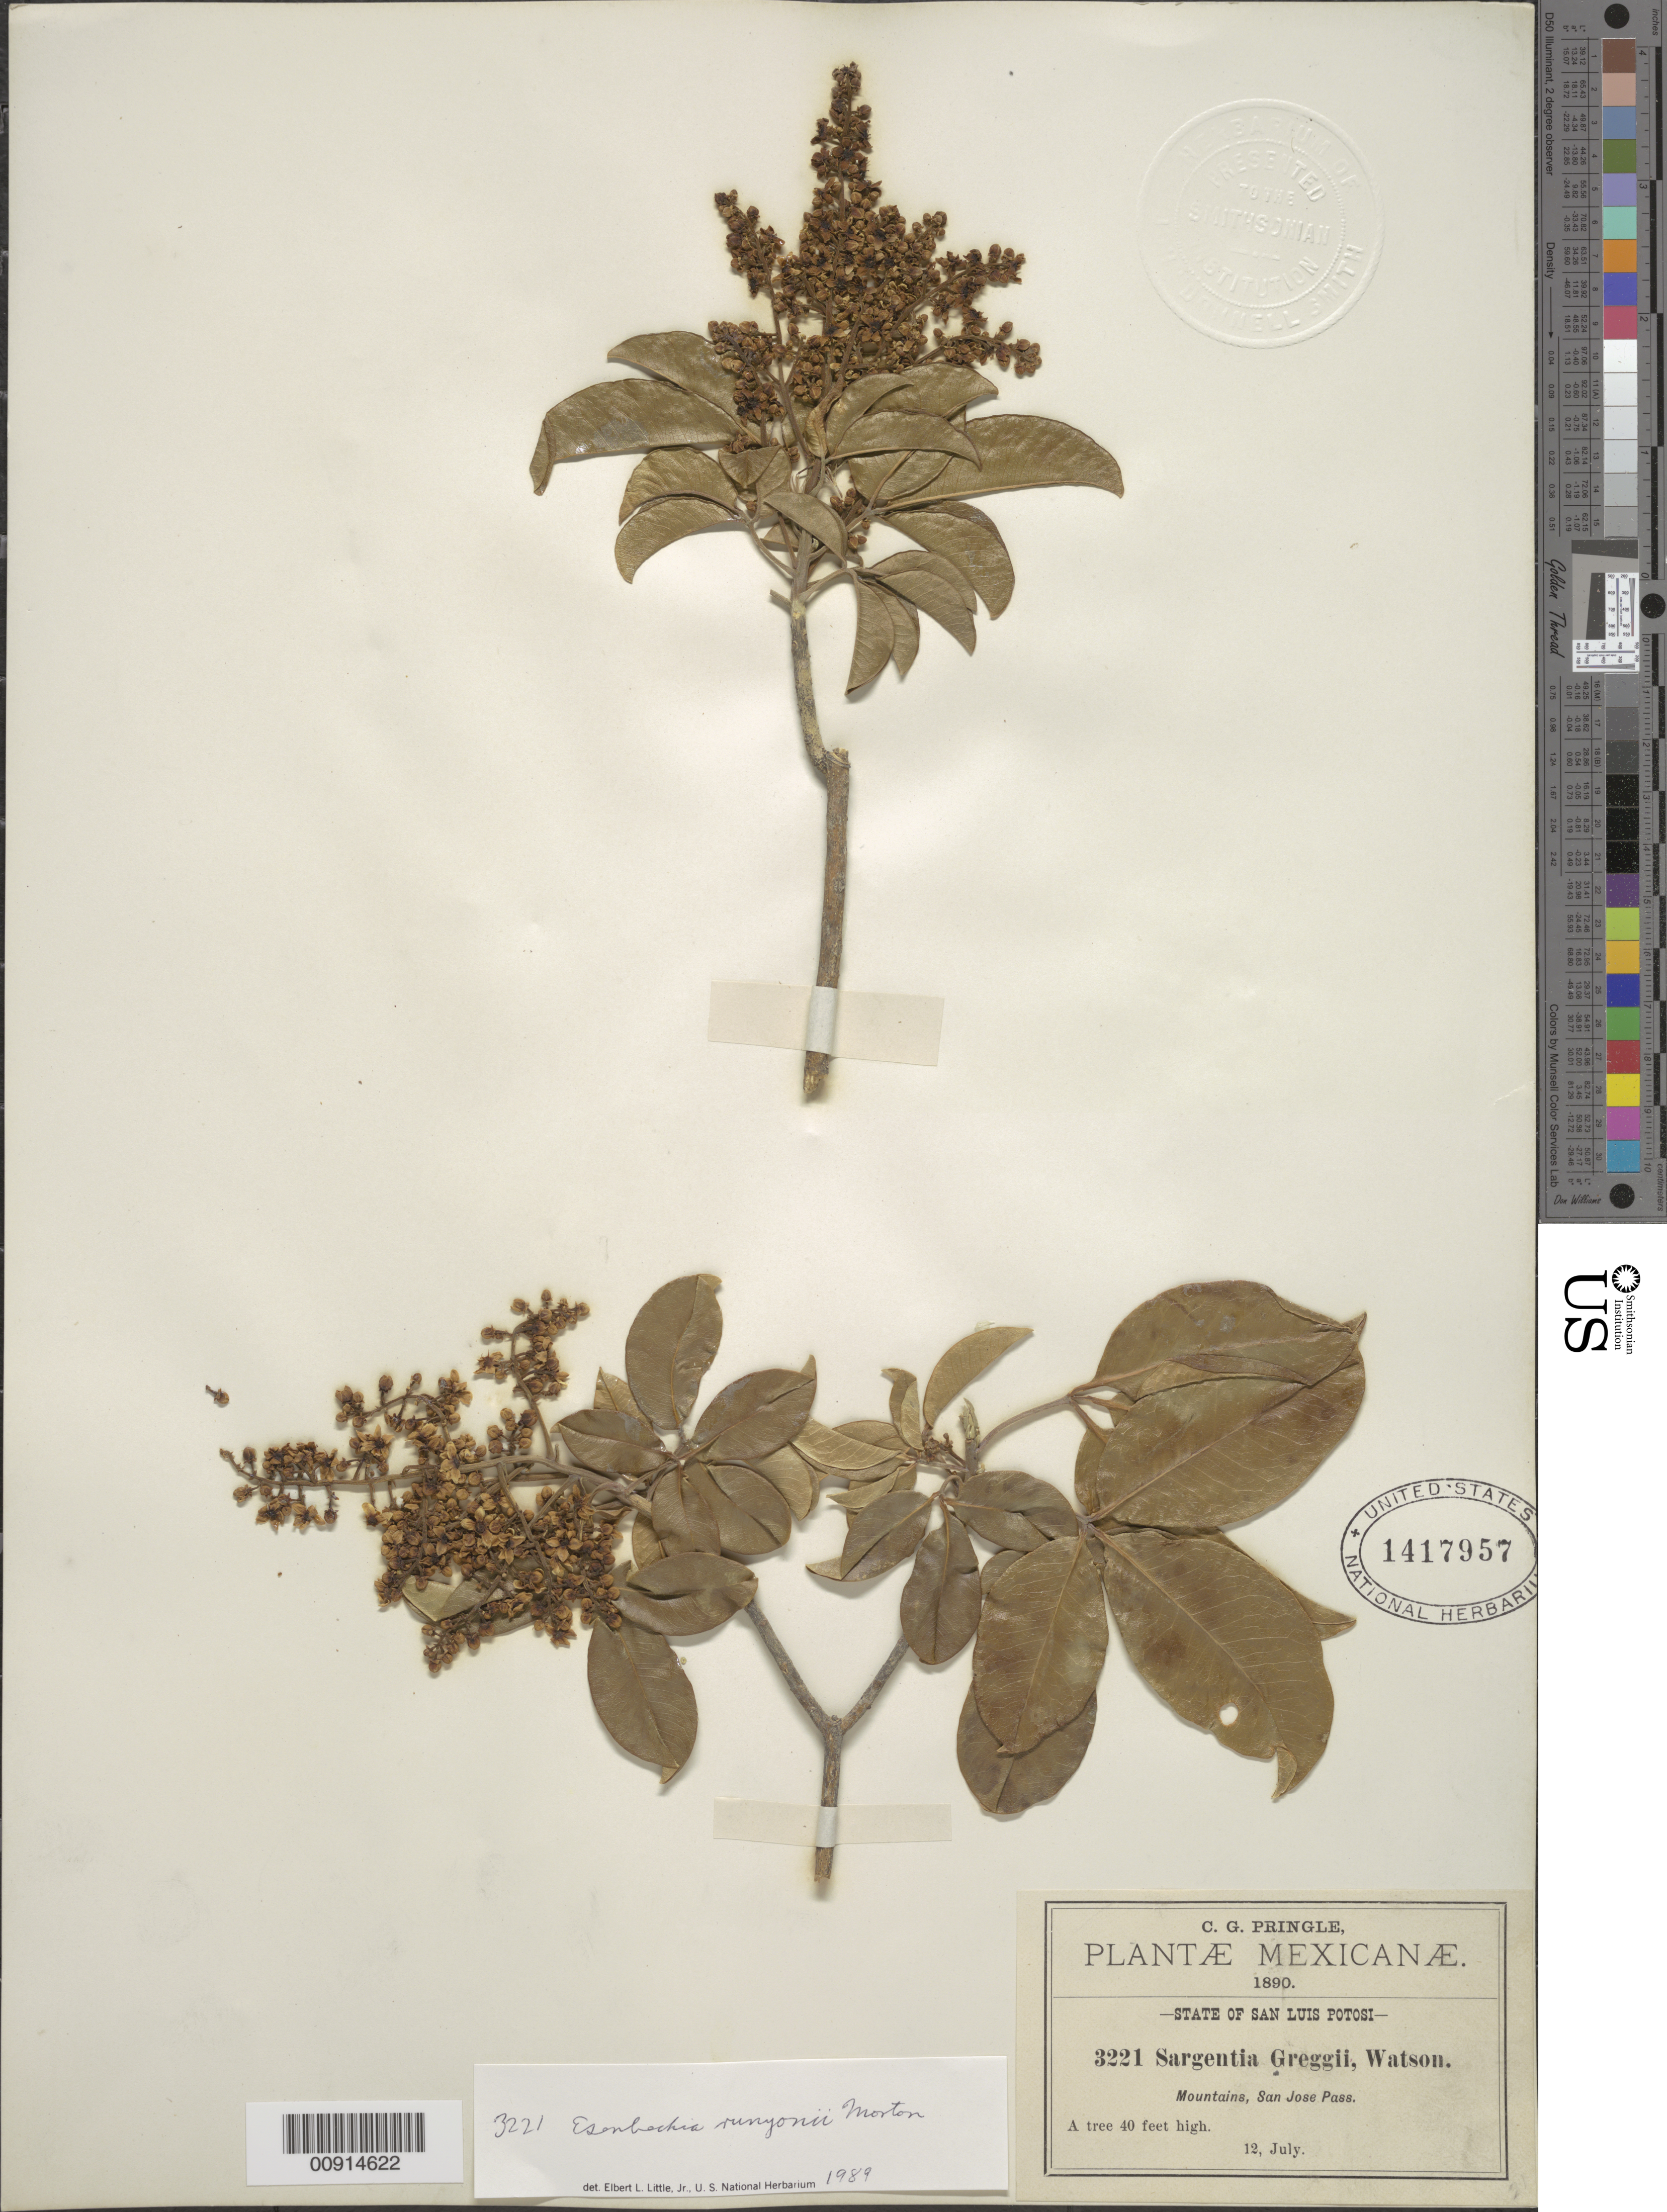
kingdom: Plantae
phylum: Tracheophyta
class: Magnoliopsida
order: Sapindales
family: Rutaceae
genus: Esenbeckia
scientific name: Esenbeckia runyonii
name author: C.V. Morton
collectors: C. G. Pringle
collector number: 3221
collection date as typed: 12 Jul 1890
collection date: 1890-07-12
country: Mexico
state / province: San Luis Potosí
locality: San José Pass, State of San Luis Potosí.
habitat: Mountains.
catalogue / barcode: US 1417957